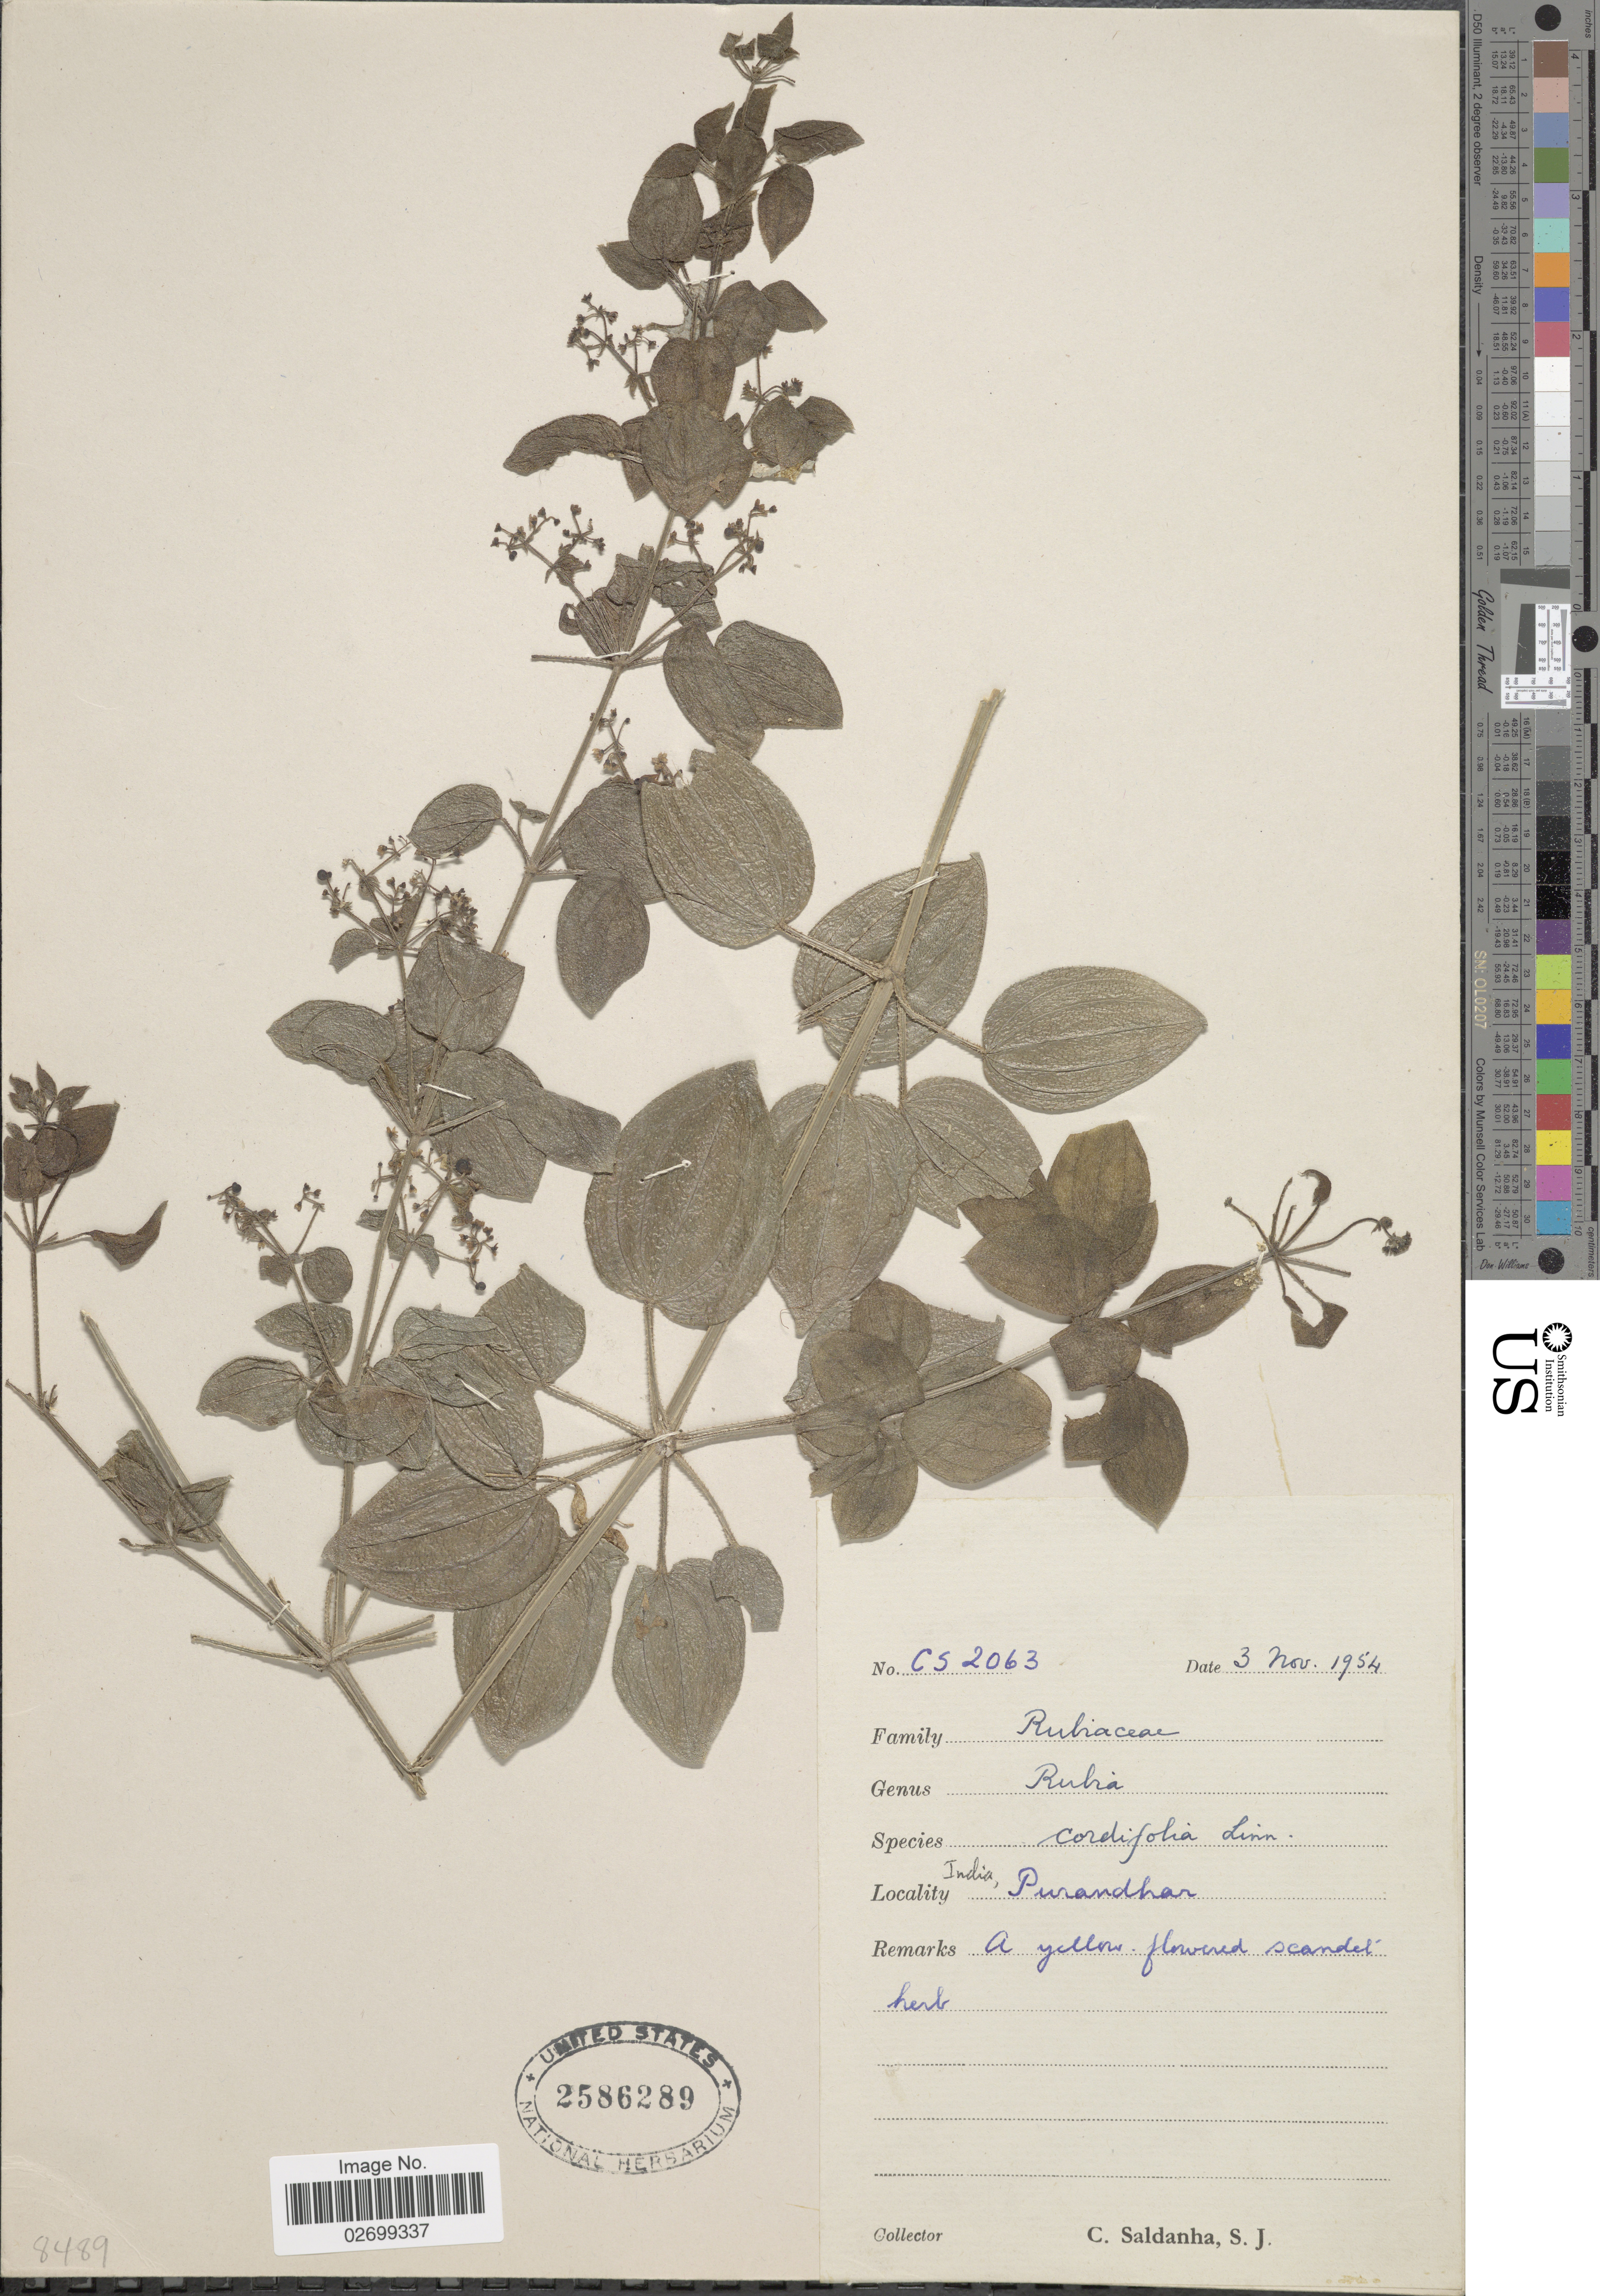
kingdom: Plantae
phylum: Tracheophyta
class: Magnoliopsida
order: Gentianales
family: Rubiaceae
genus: Rubia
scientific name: Rubia cordifolia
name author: L.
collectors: C. Saldanha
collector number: CS 2063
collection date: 1954-11-03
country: India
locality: Purandhar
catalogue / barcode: US 2586289